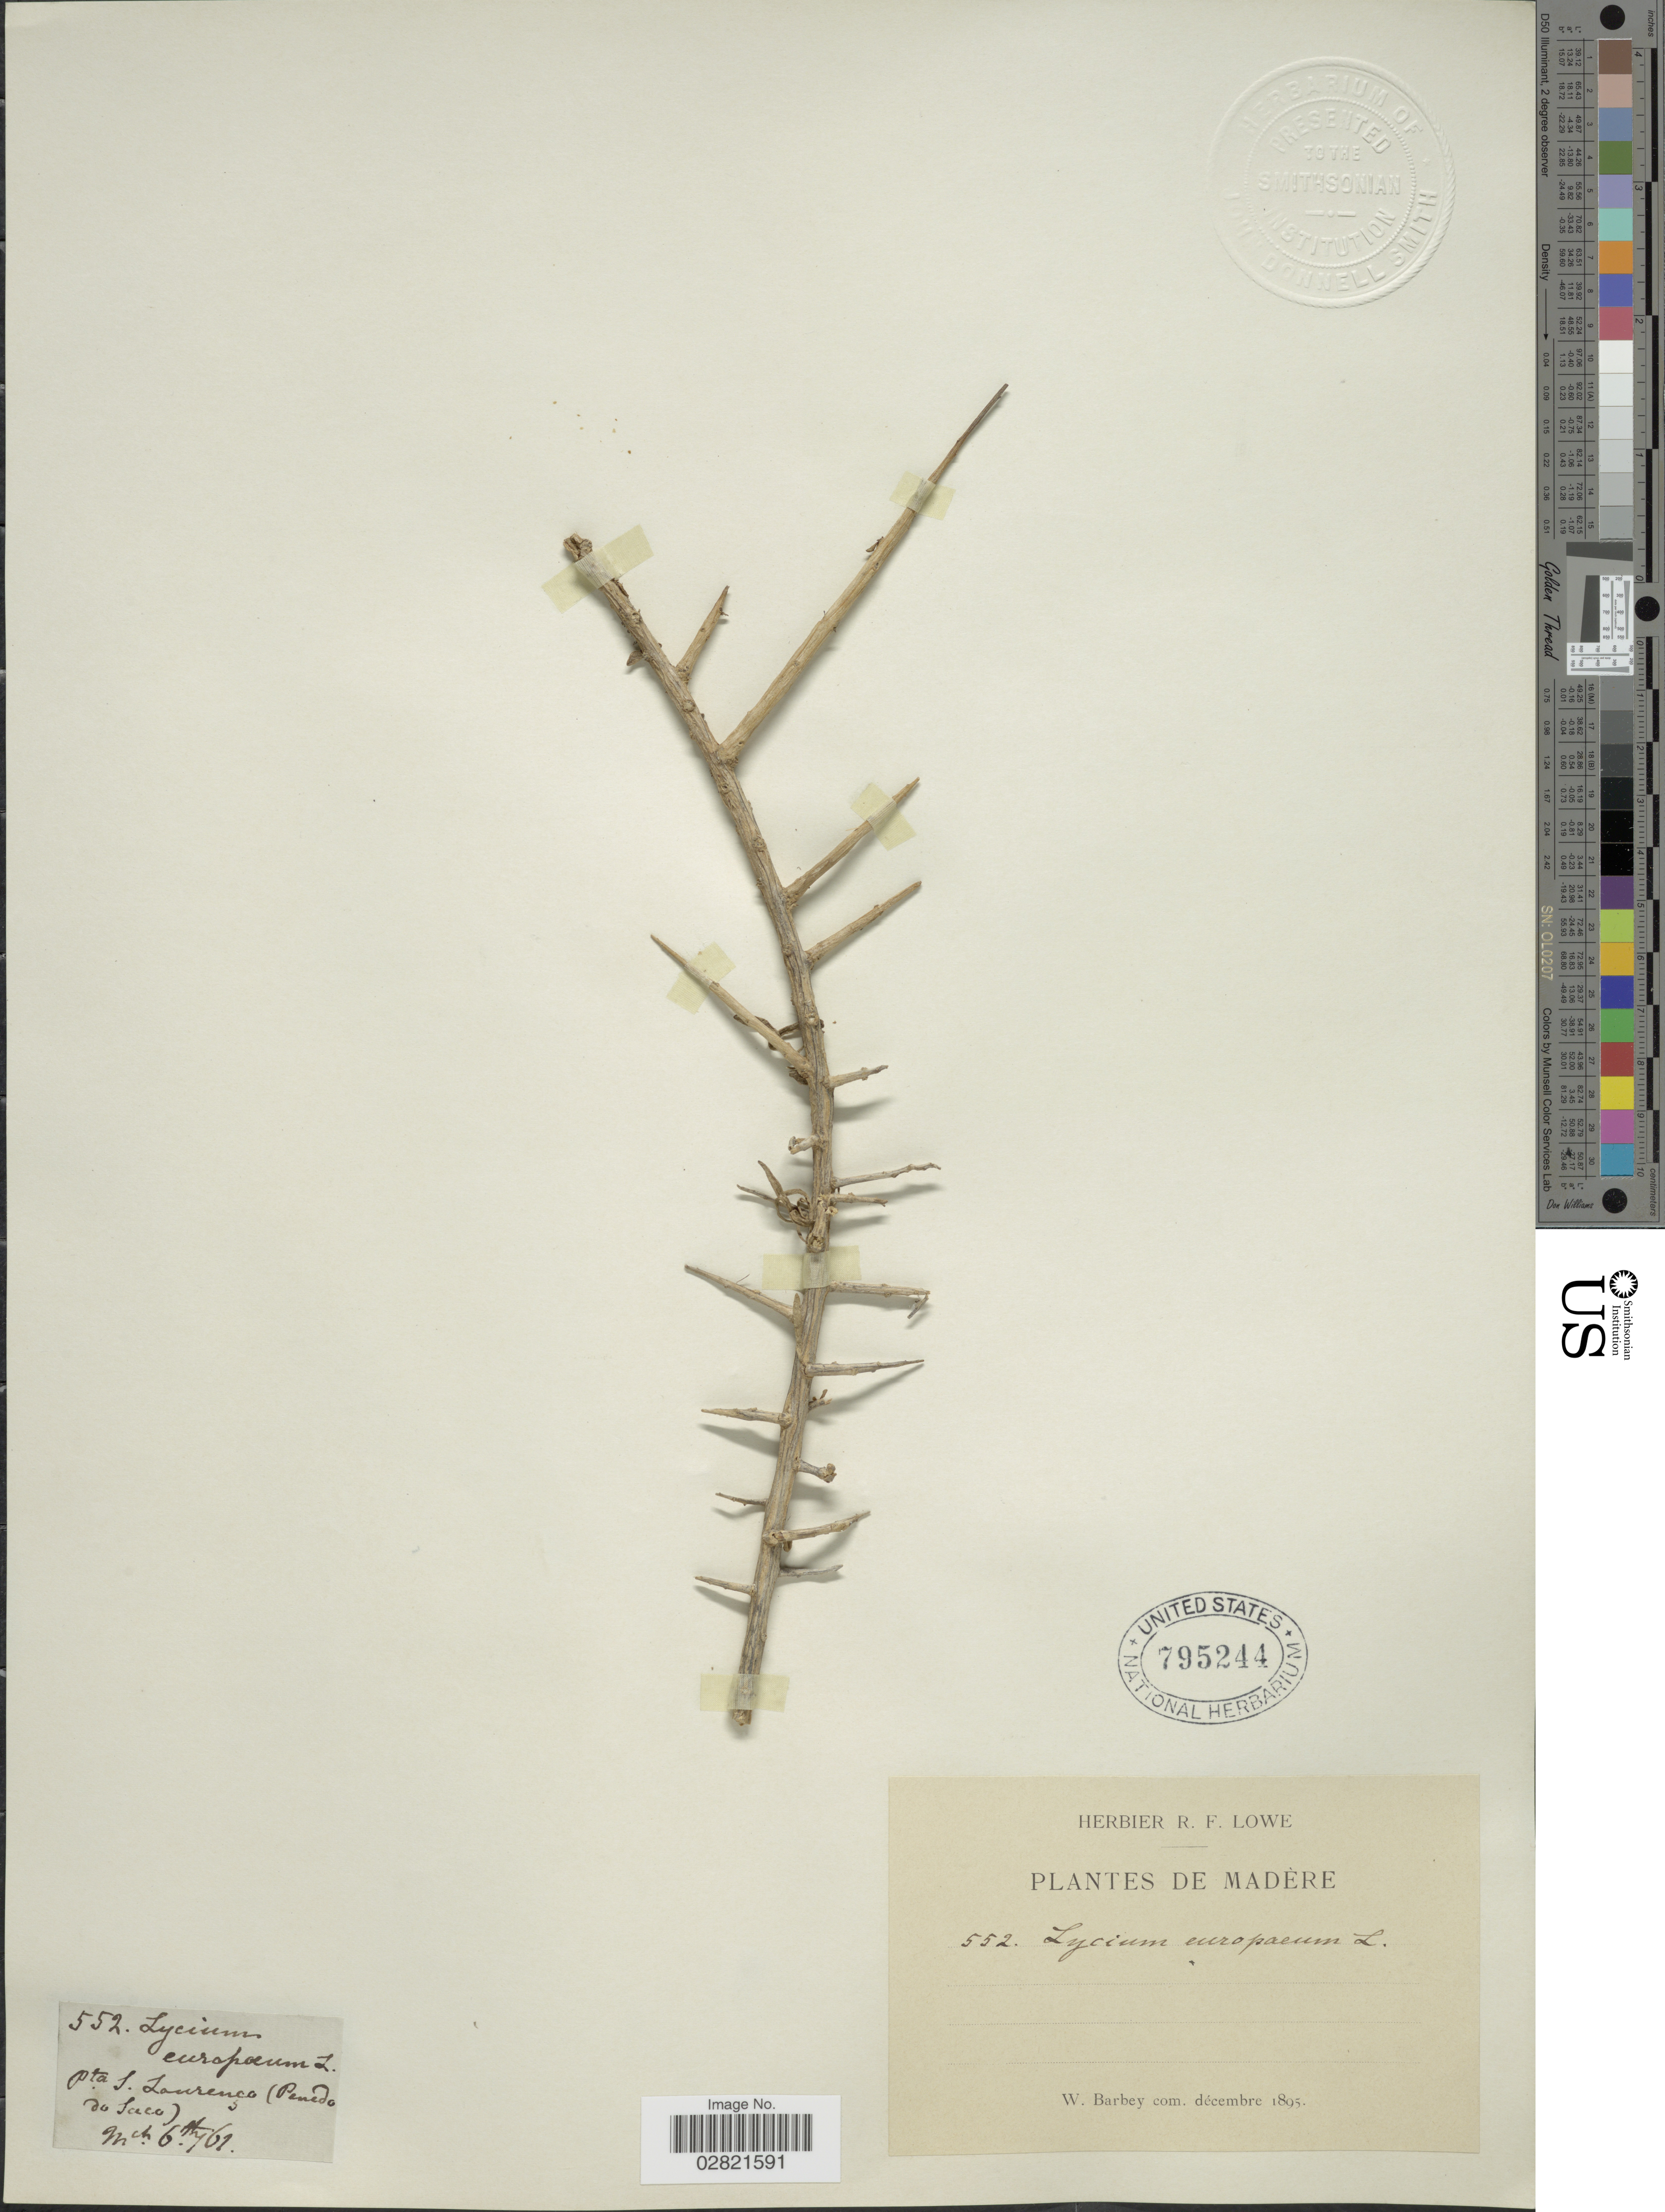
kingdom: Plantae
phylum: Tracheophyta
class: Magnoliopsida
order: Solanales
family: Solanaceae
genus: Lycium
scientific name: Lycium europaeum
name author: L.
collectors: ex herb. R. F. Lowe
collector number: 552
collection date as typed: Transcribed d/m/y: 6/3/61 to 7/3/61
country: Portugal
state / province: Madeira (Aut. Reg.)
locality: Madère. Pta S. Lourenço (Penedo do Saco).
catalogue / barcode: US 795244